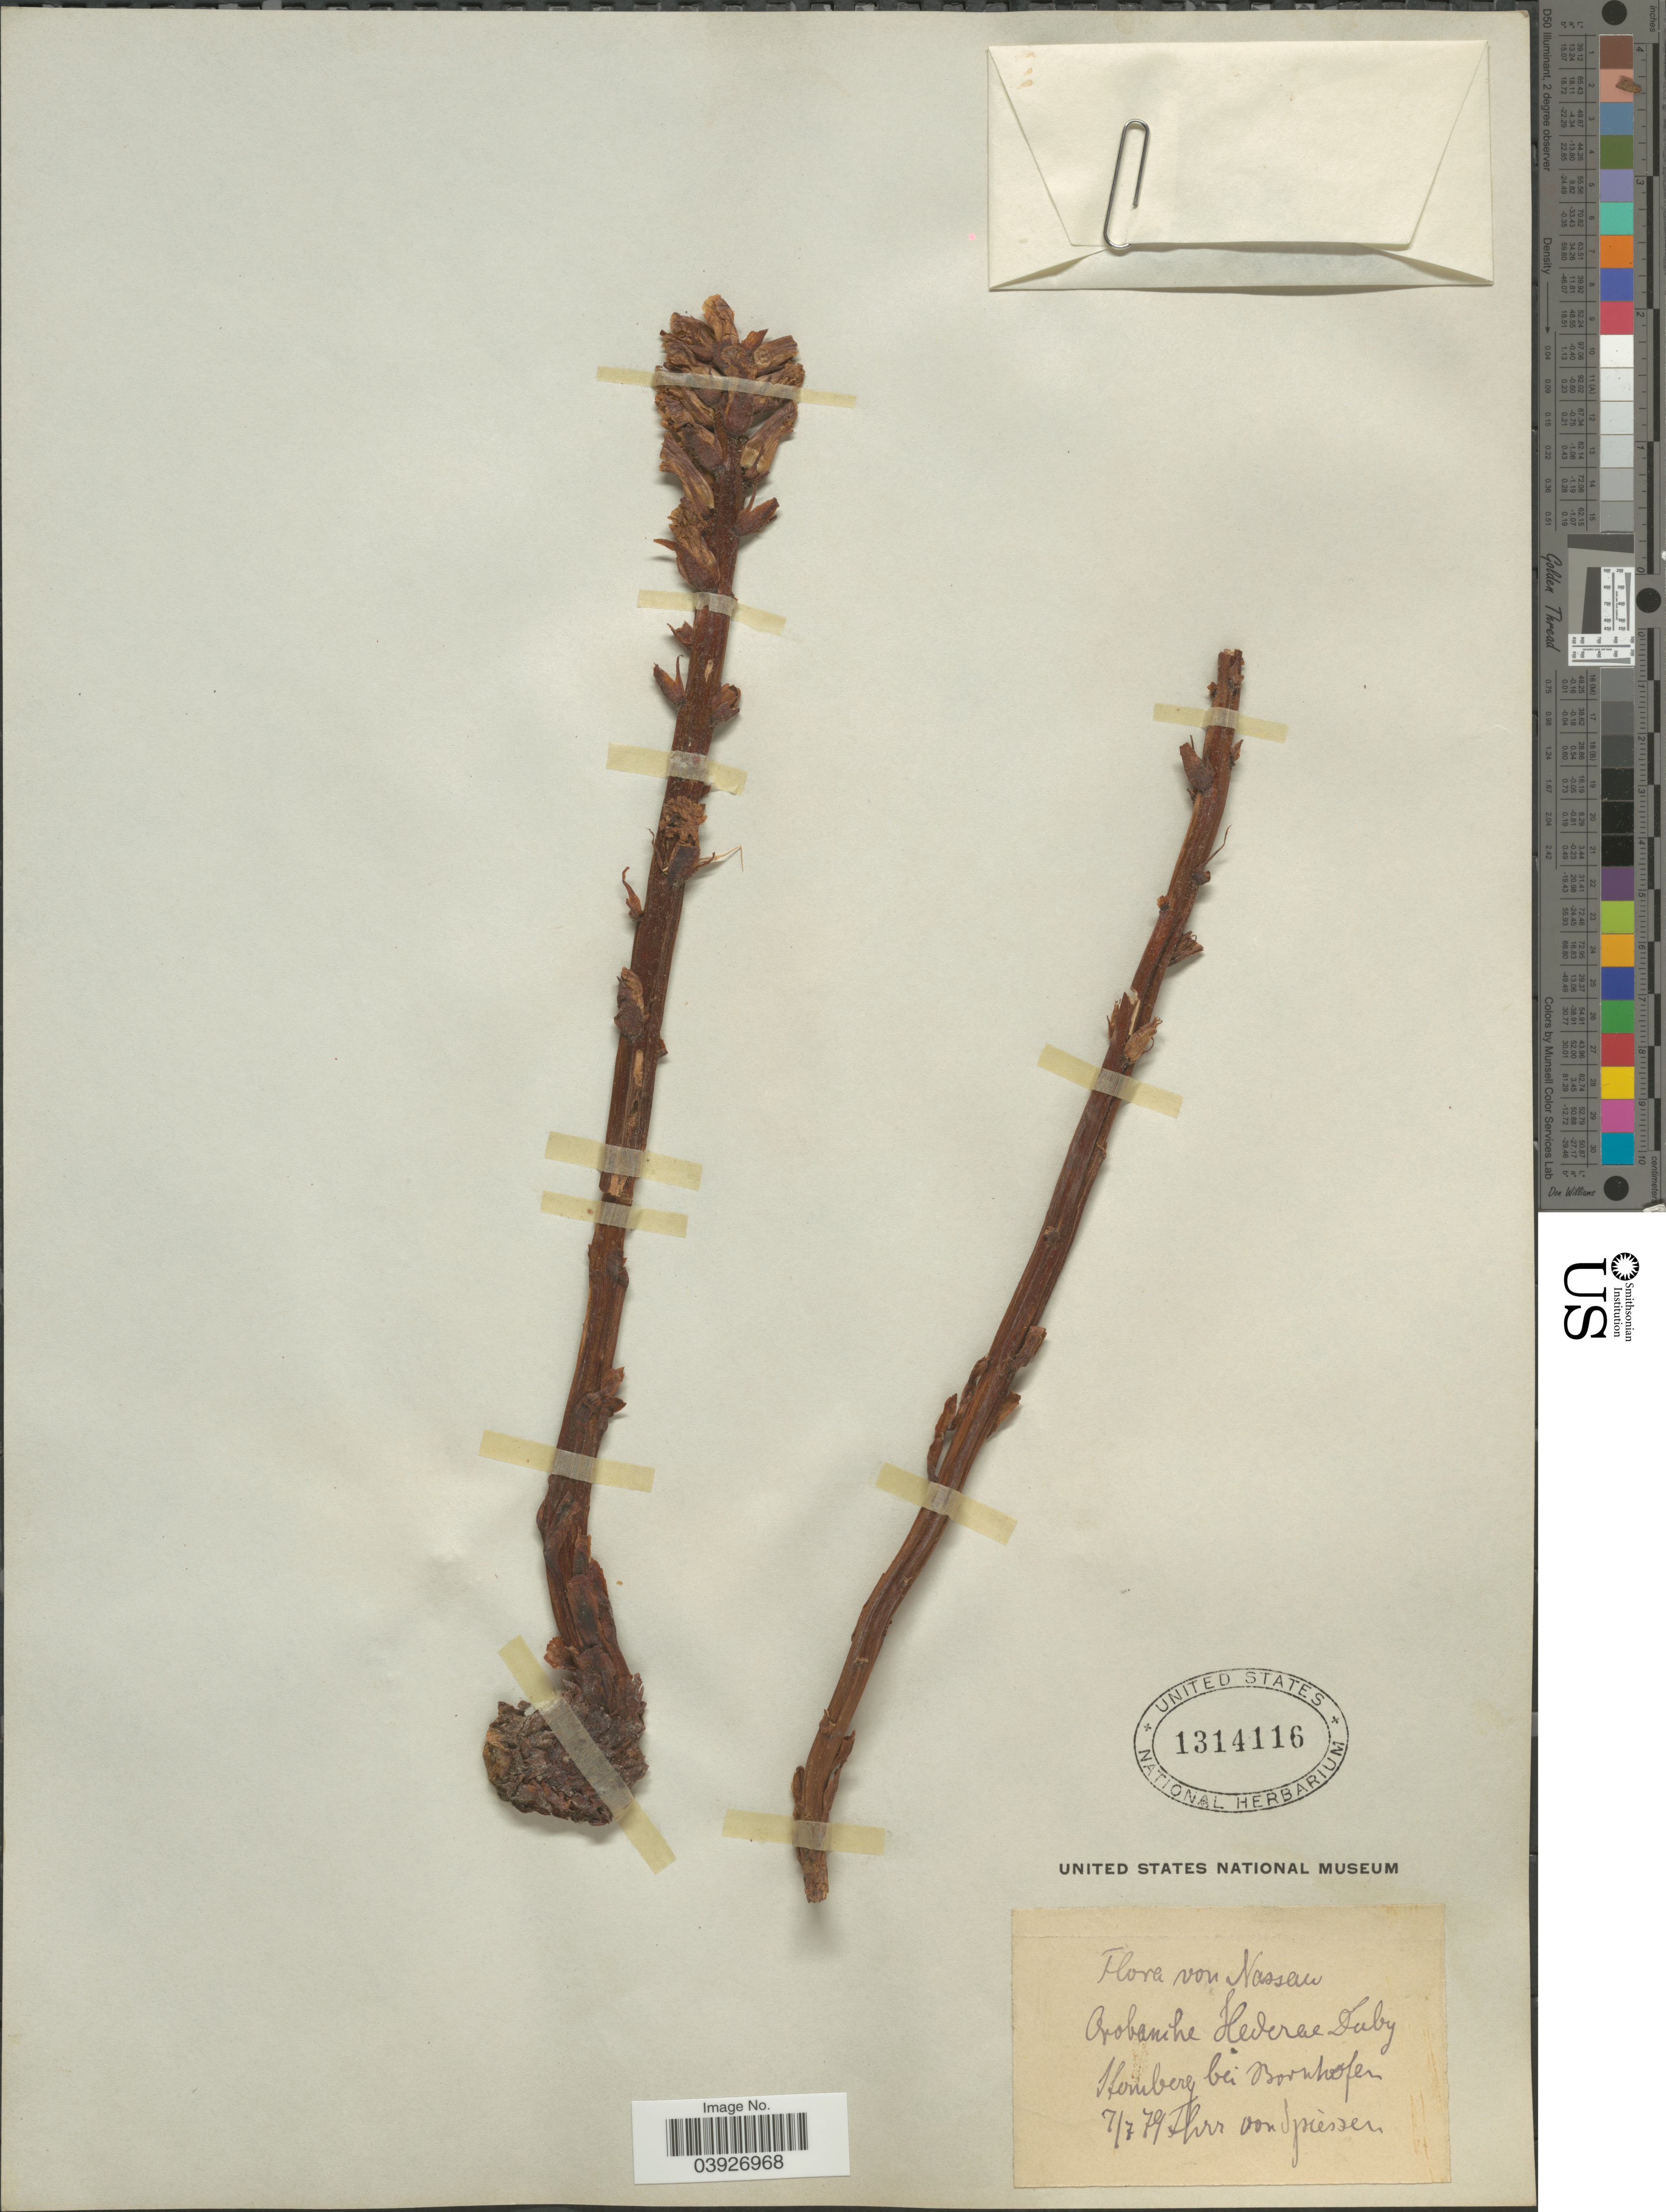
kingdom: Plantae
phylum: Tracheophyta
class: Magnoliopsida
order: Lamiales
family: Orobanchaceae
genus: Orobanche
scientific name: Orobanche hederae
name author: Duby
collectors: T. Spiessen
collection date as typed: Transcribed d/m/y: 7/7/79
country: Germany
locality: Homberg bei Boonhofen.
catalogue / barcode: US 1414116